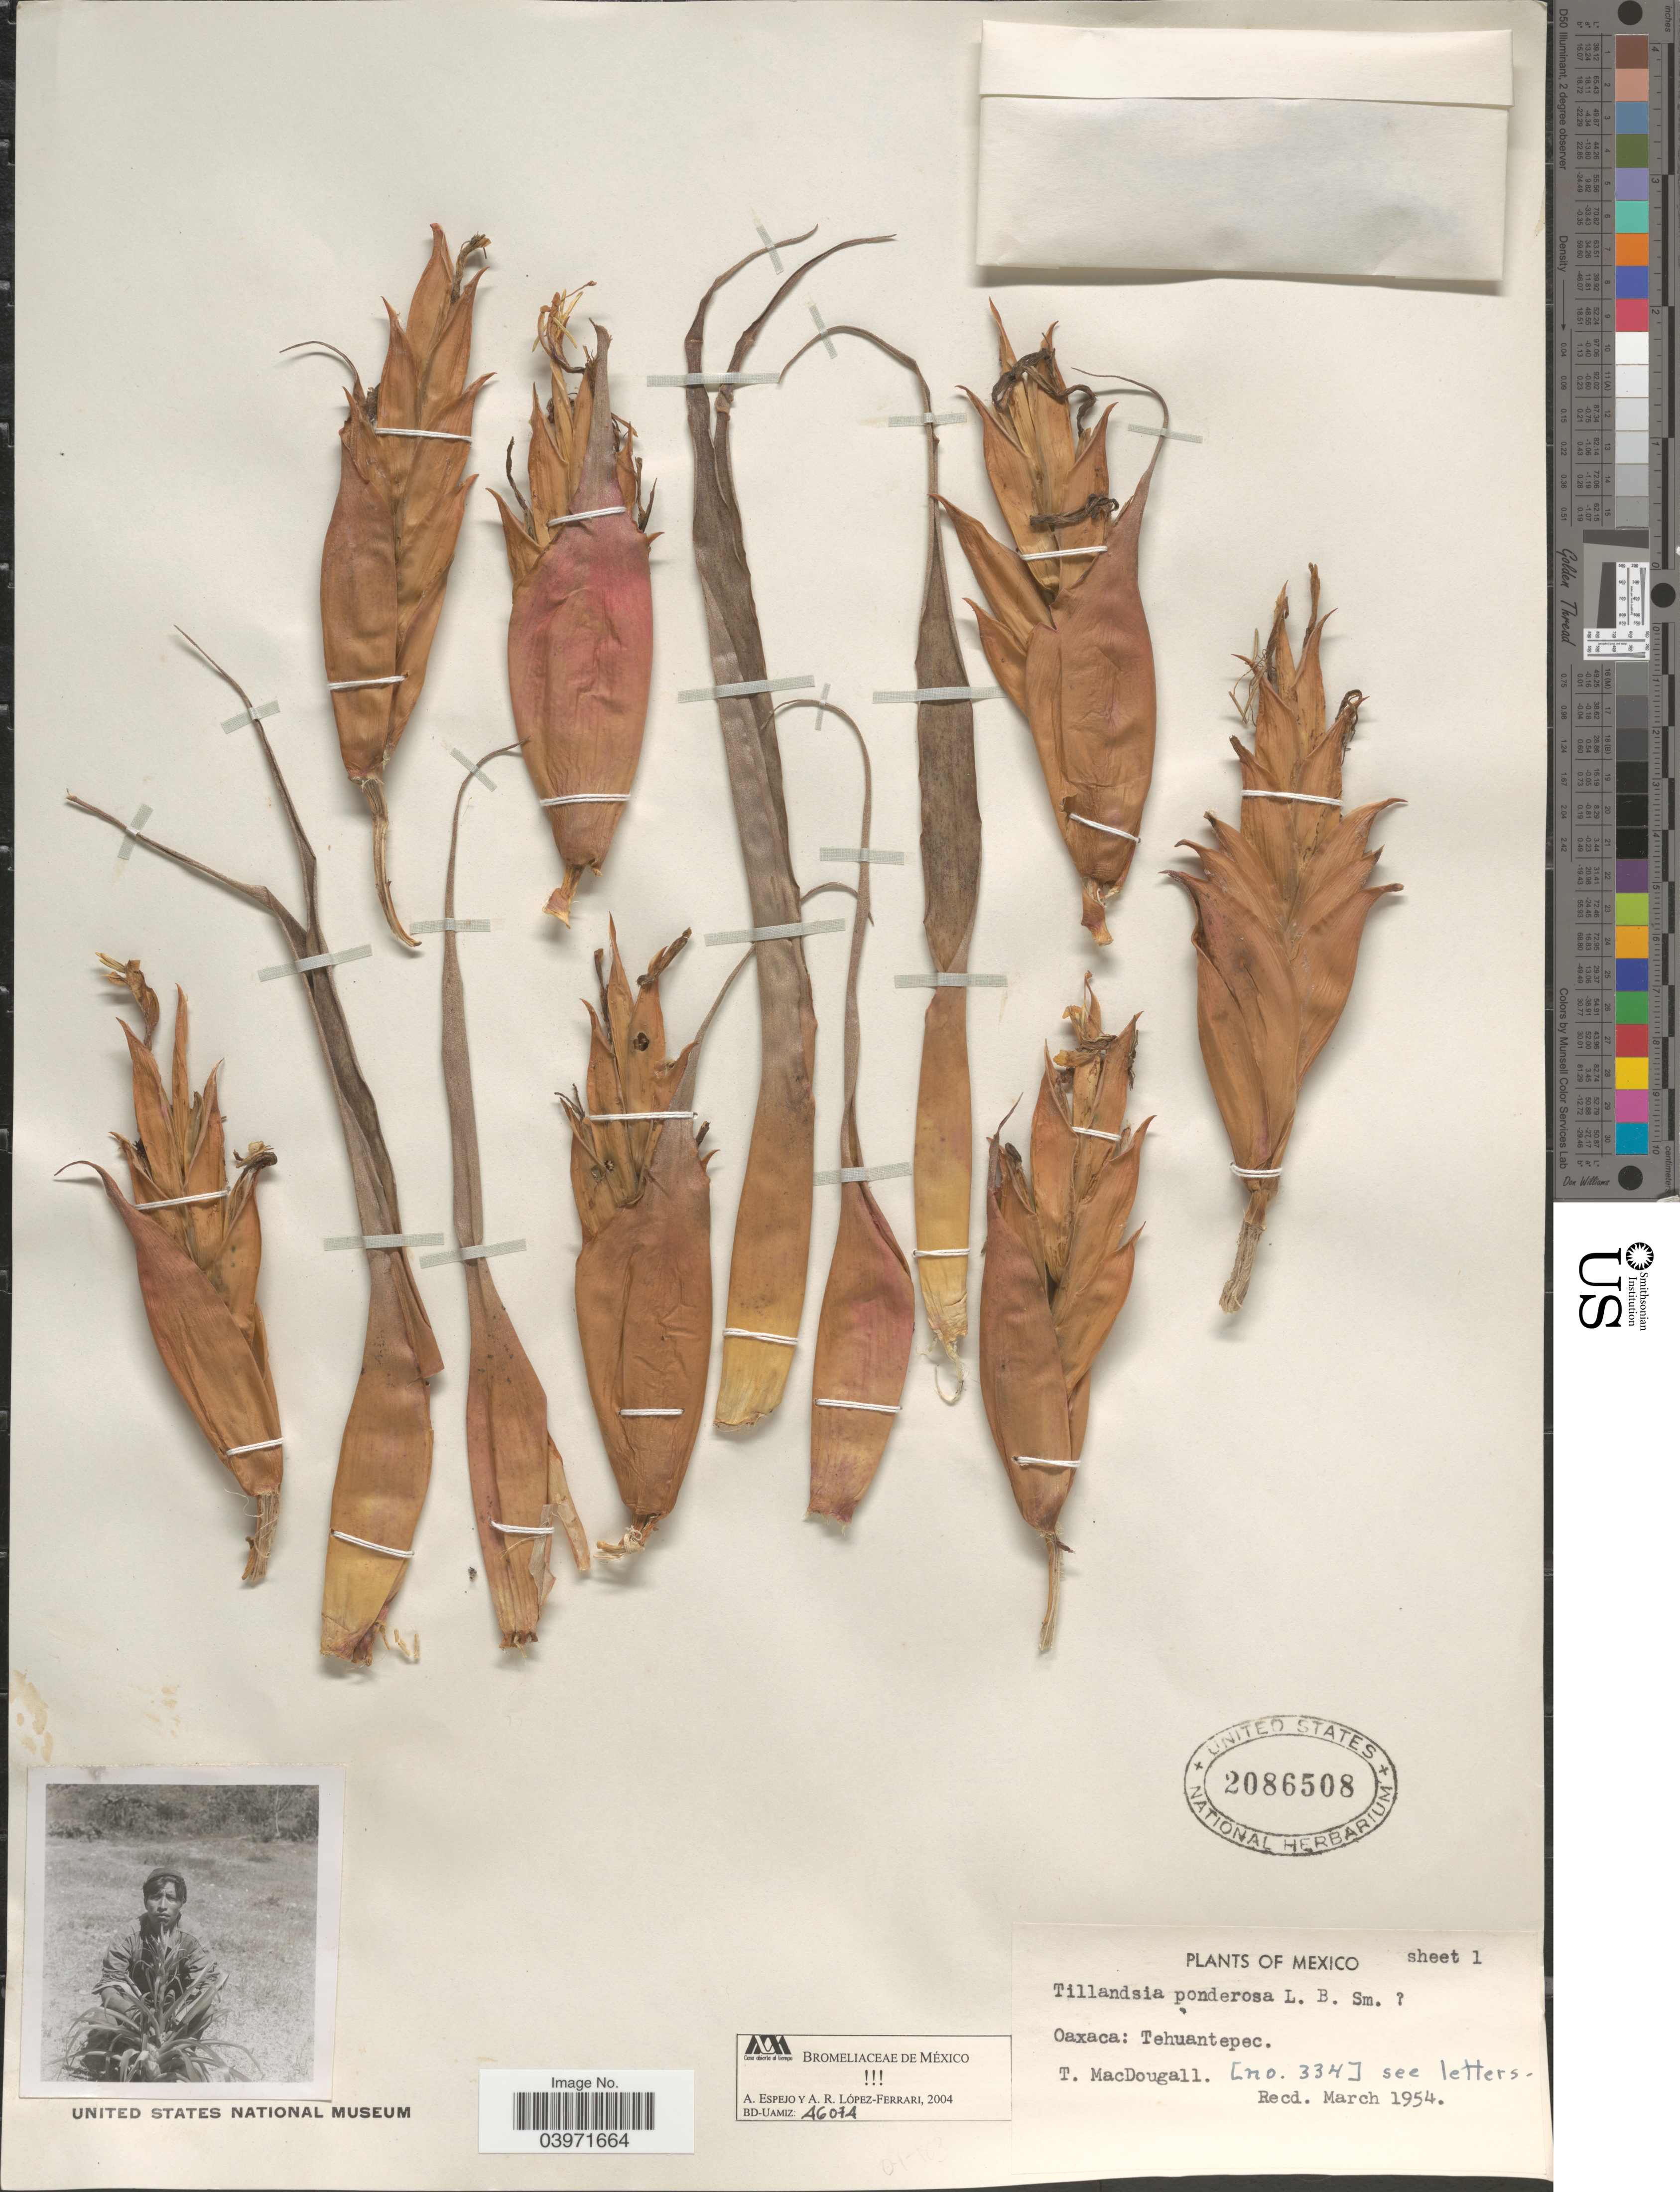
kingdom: Plantae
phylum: Tracheophyta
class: Liliopsida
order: Poales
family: Bromeliaceae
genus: Tillandsia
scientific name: Tillandsia ponderosa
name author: L.B. Sm.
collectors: T. B. MacDougall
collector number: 334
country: Mexico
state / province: Oaxaca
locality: Tehuantepec.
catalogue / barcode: US 2086508